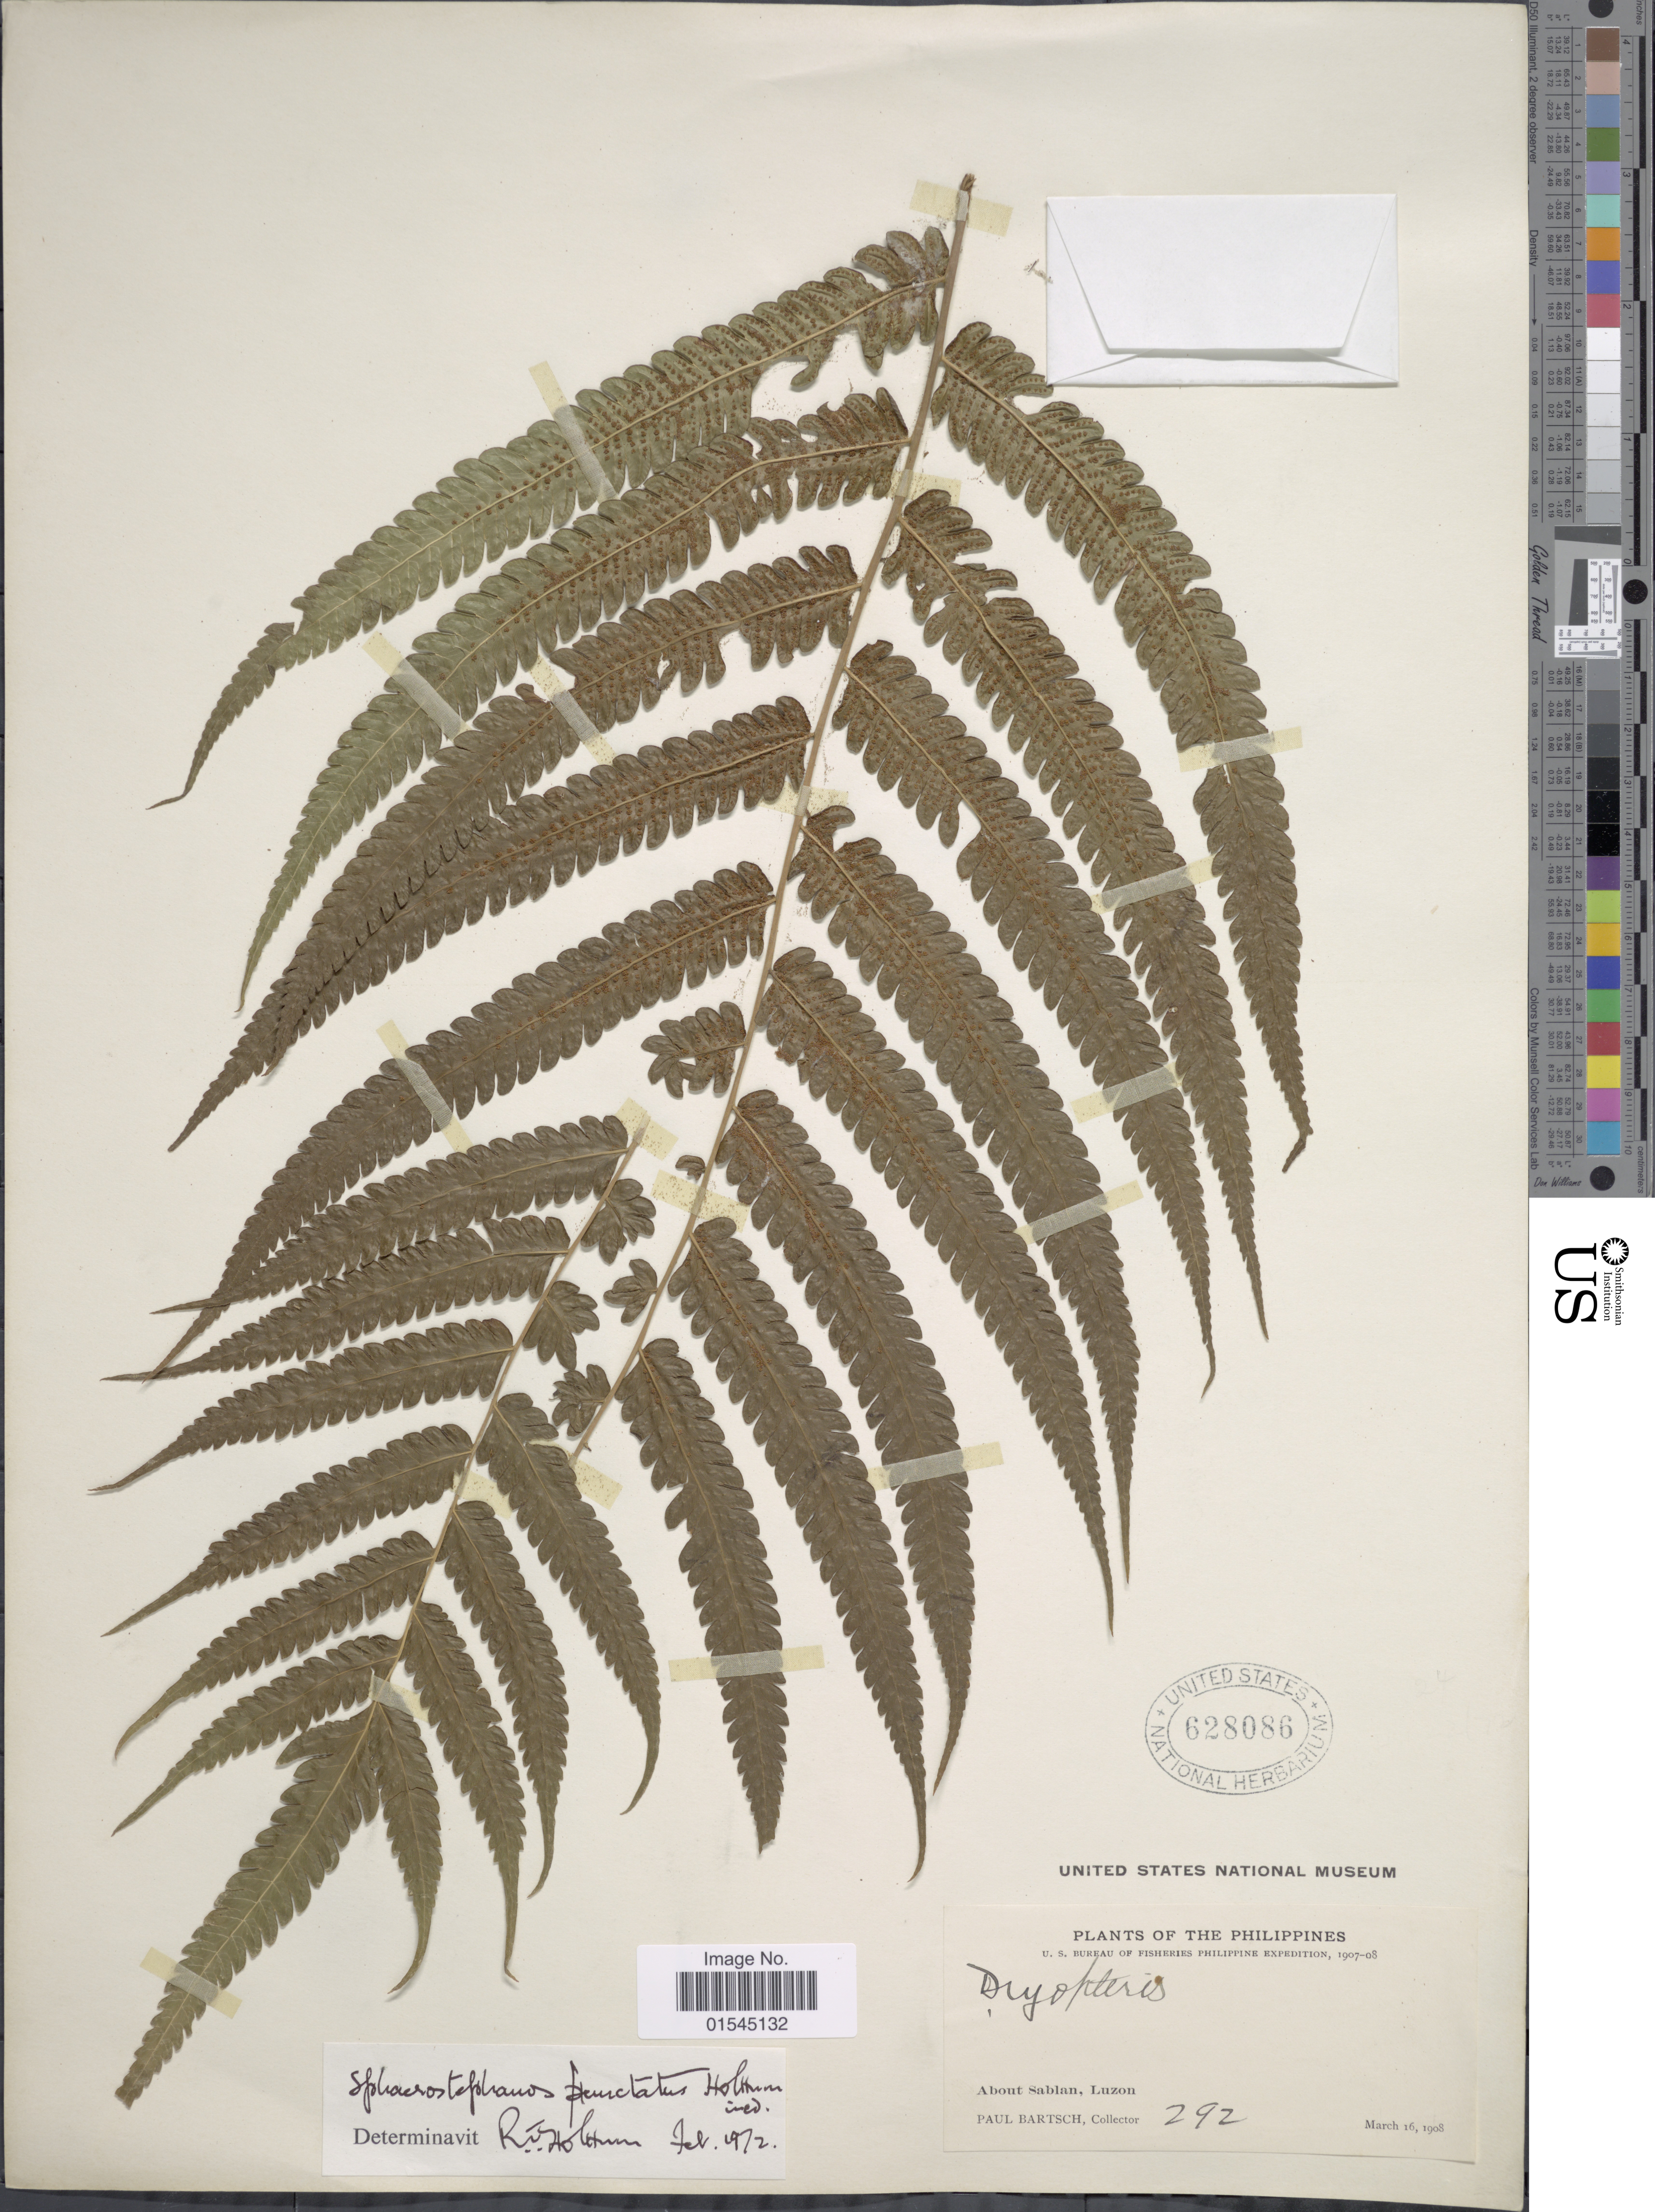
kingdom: Plantae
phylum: Tracheophyta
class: Polypodiopsida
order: Polypodiales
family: Thelypteridaceae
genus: Sphaerostephanos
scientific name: Sphaerostephanos punctatus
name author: Holttum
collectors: P. Bartsch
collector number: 292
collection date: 1908-03-16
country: Philippines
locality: About Sablan, Luzon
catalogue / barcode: US 628086